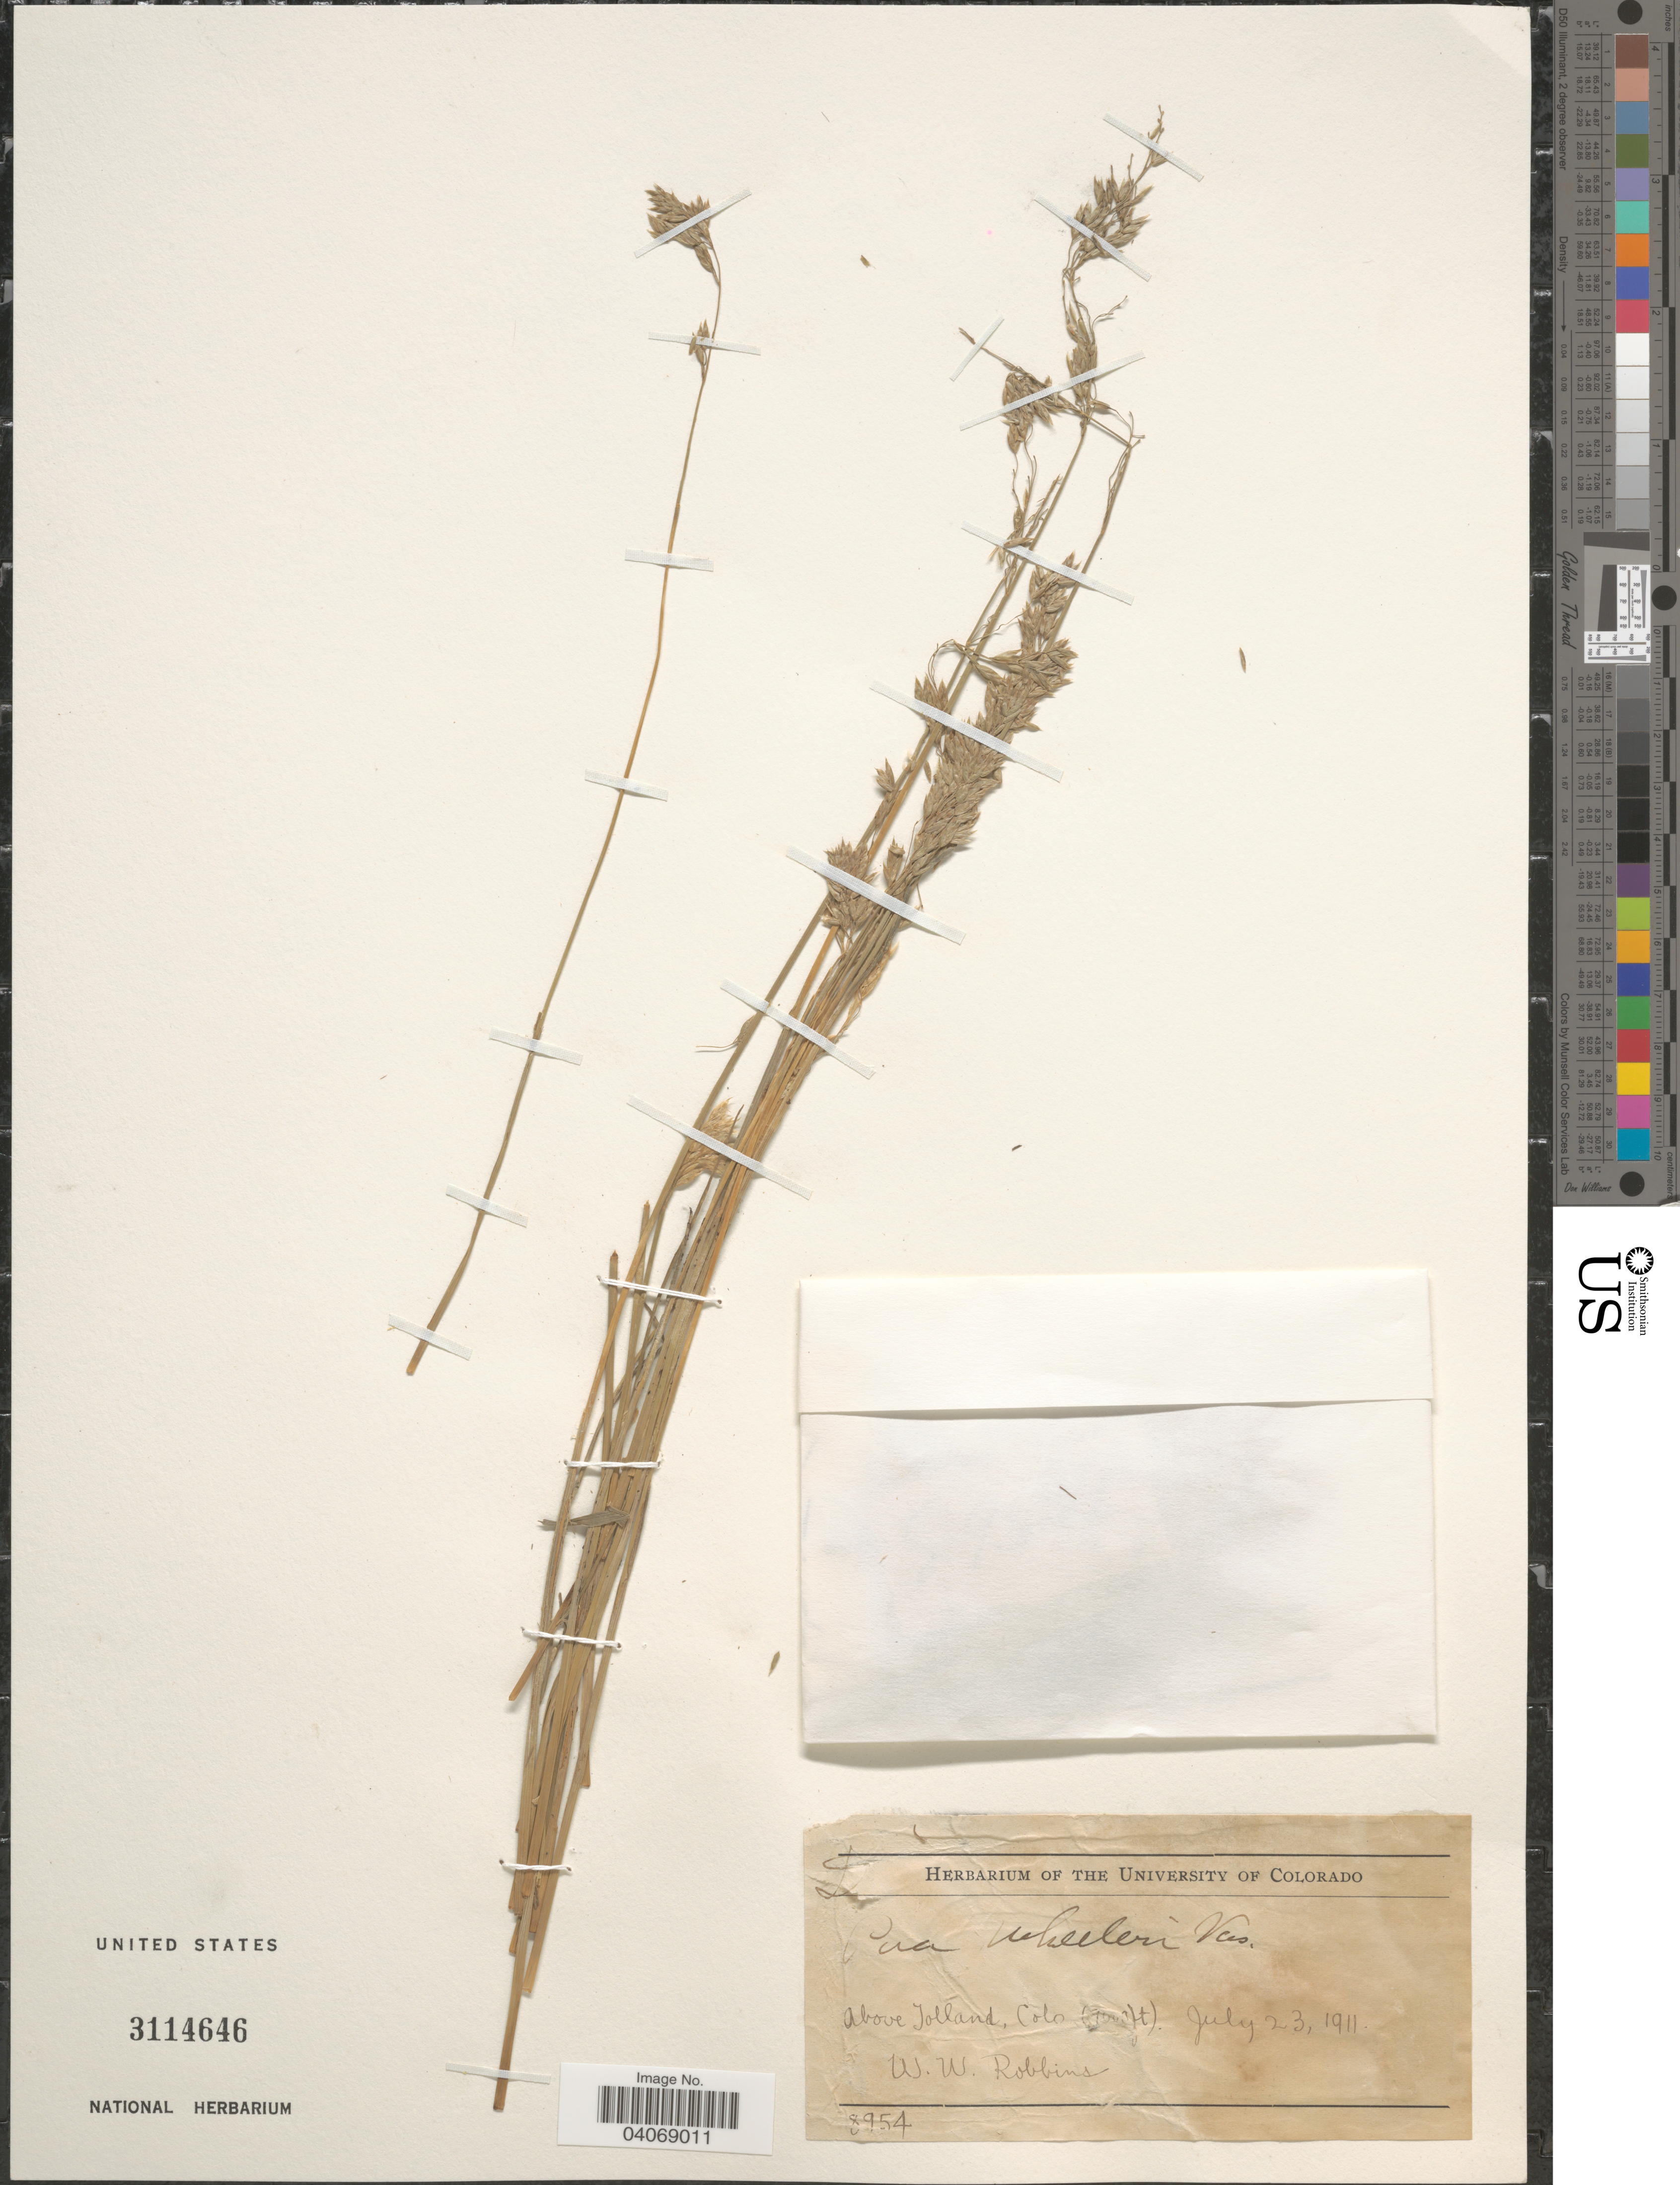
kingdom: Plantae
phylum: Tracheophyta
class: Liliopsida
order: Poales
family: Poaceae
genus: Poa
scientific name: Poa wheeleri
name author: Vasey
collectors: W. Robbins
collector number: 8954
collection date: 1911-07-23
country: United States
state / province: Colorado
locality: Above Jolland.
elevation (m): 213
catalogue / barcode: US 3114646